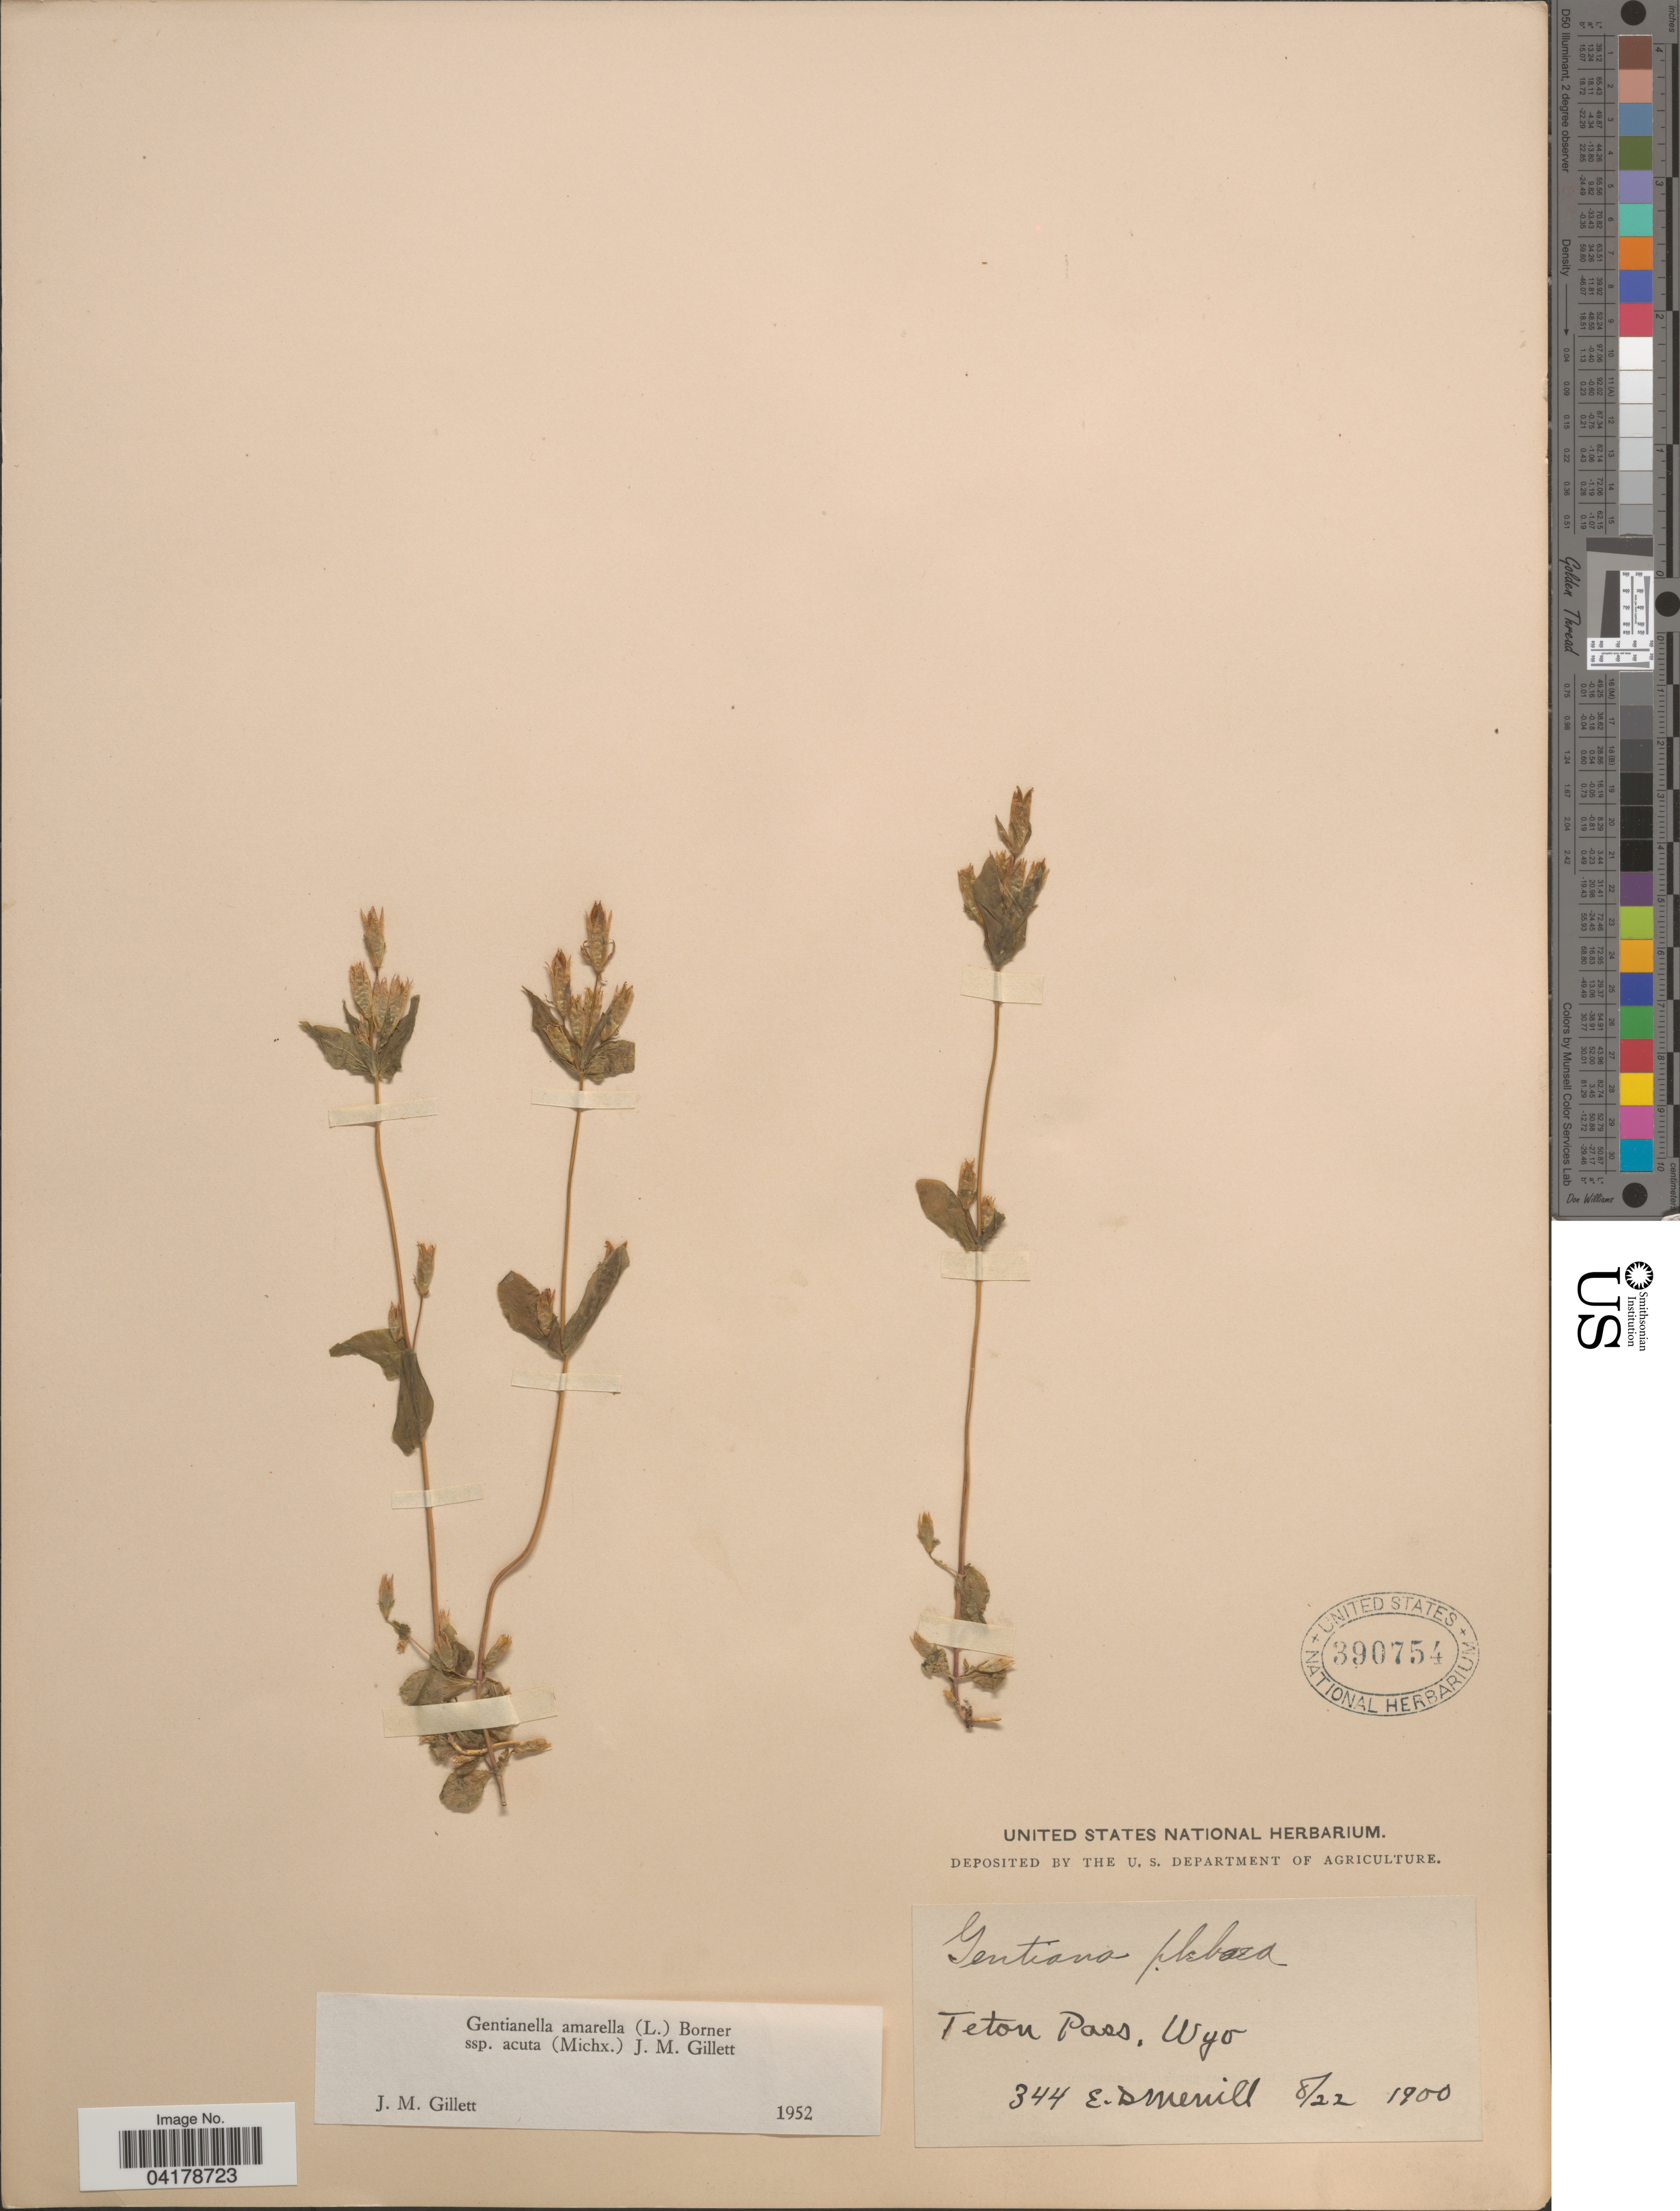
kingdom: Plantae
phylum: Tracheophyta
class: Magnoliopsida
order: Gentianales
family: Gentianaceae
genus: Gentianella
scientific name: Gentianella amarella subsp. acuta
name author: (Michx.) J.M. Gillett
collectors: E. D. Merrill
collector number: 344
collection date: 1900-08-22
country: United States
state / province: Wyoming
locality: Teton Pass.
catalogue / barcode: US 390754